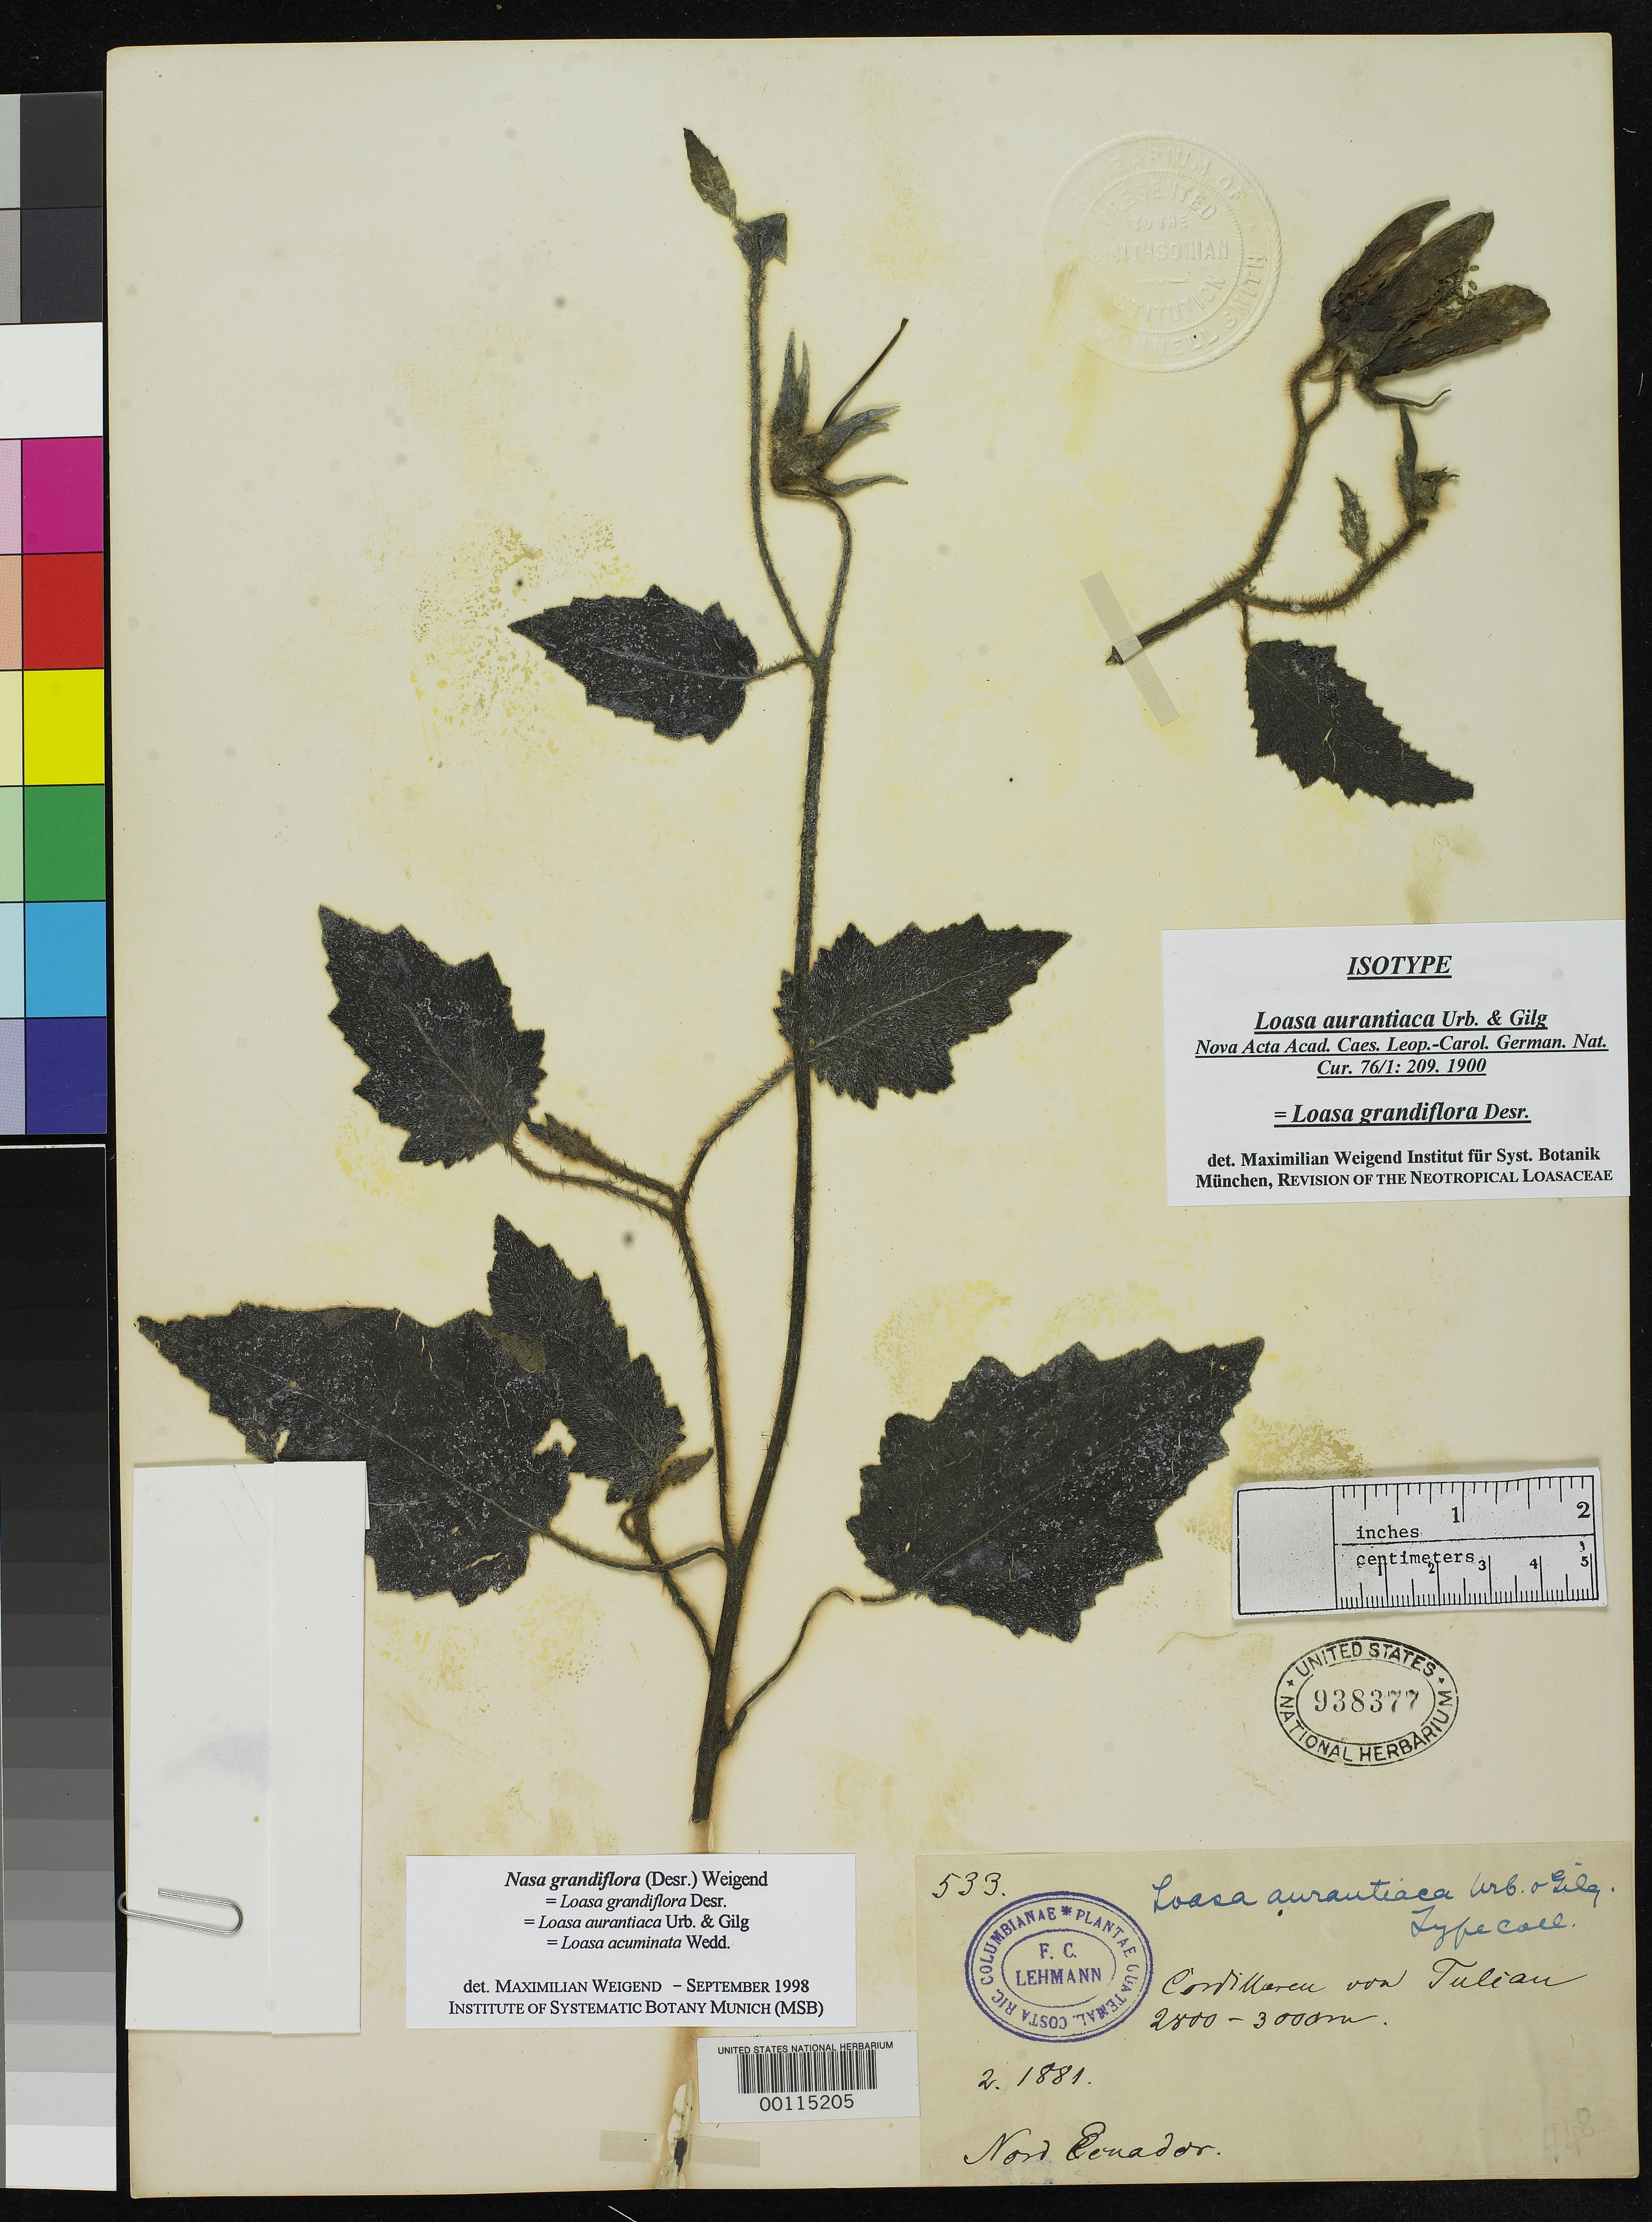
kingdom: Plantae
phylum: Tracheophyta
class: Magnoliopsida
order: Cornales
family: Loasaceae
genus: Loasa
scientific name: Loasa aurantiaca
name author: Urb. & Gilg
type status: Isotype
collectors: F. C. Lehmann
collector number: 533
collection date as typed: Feb 1881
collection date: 1881-02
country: Ecuador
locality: Cordillera de Tulcan.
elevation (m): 2800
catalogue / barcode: US 938377